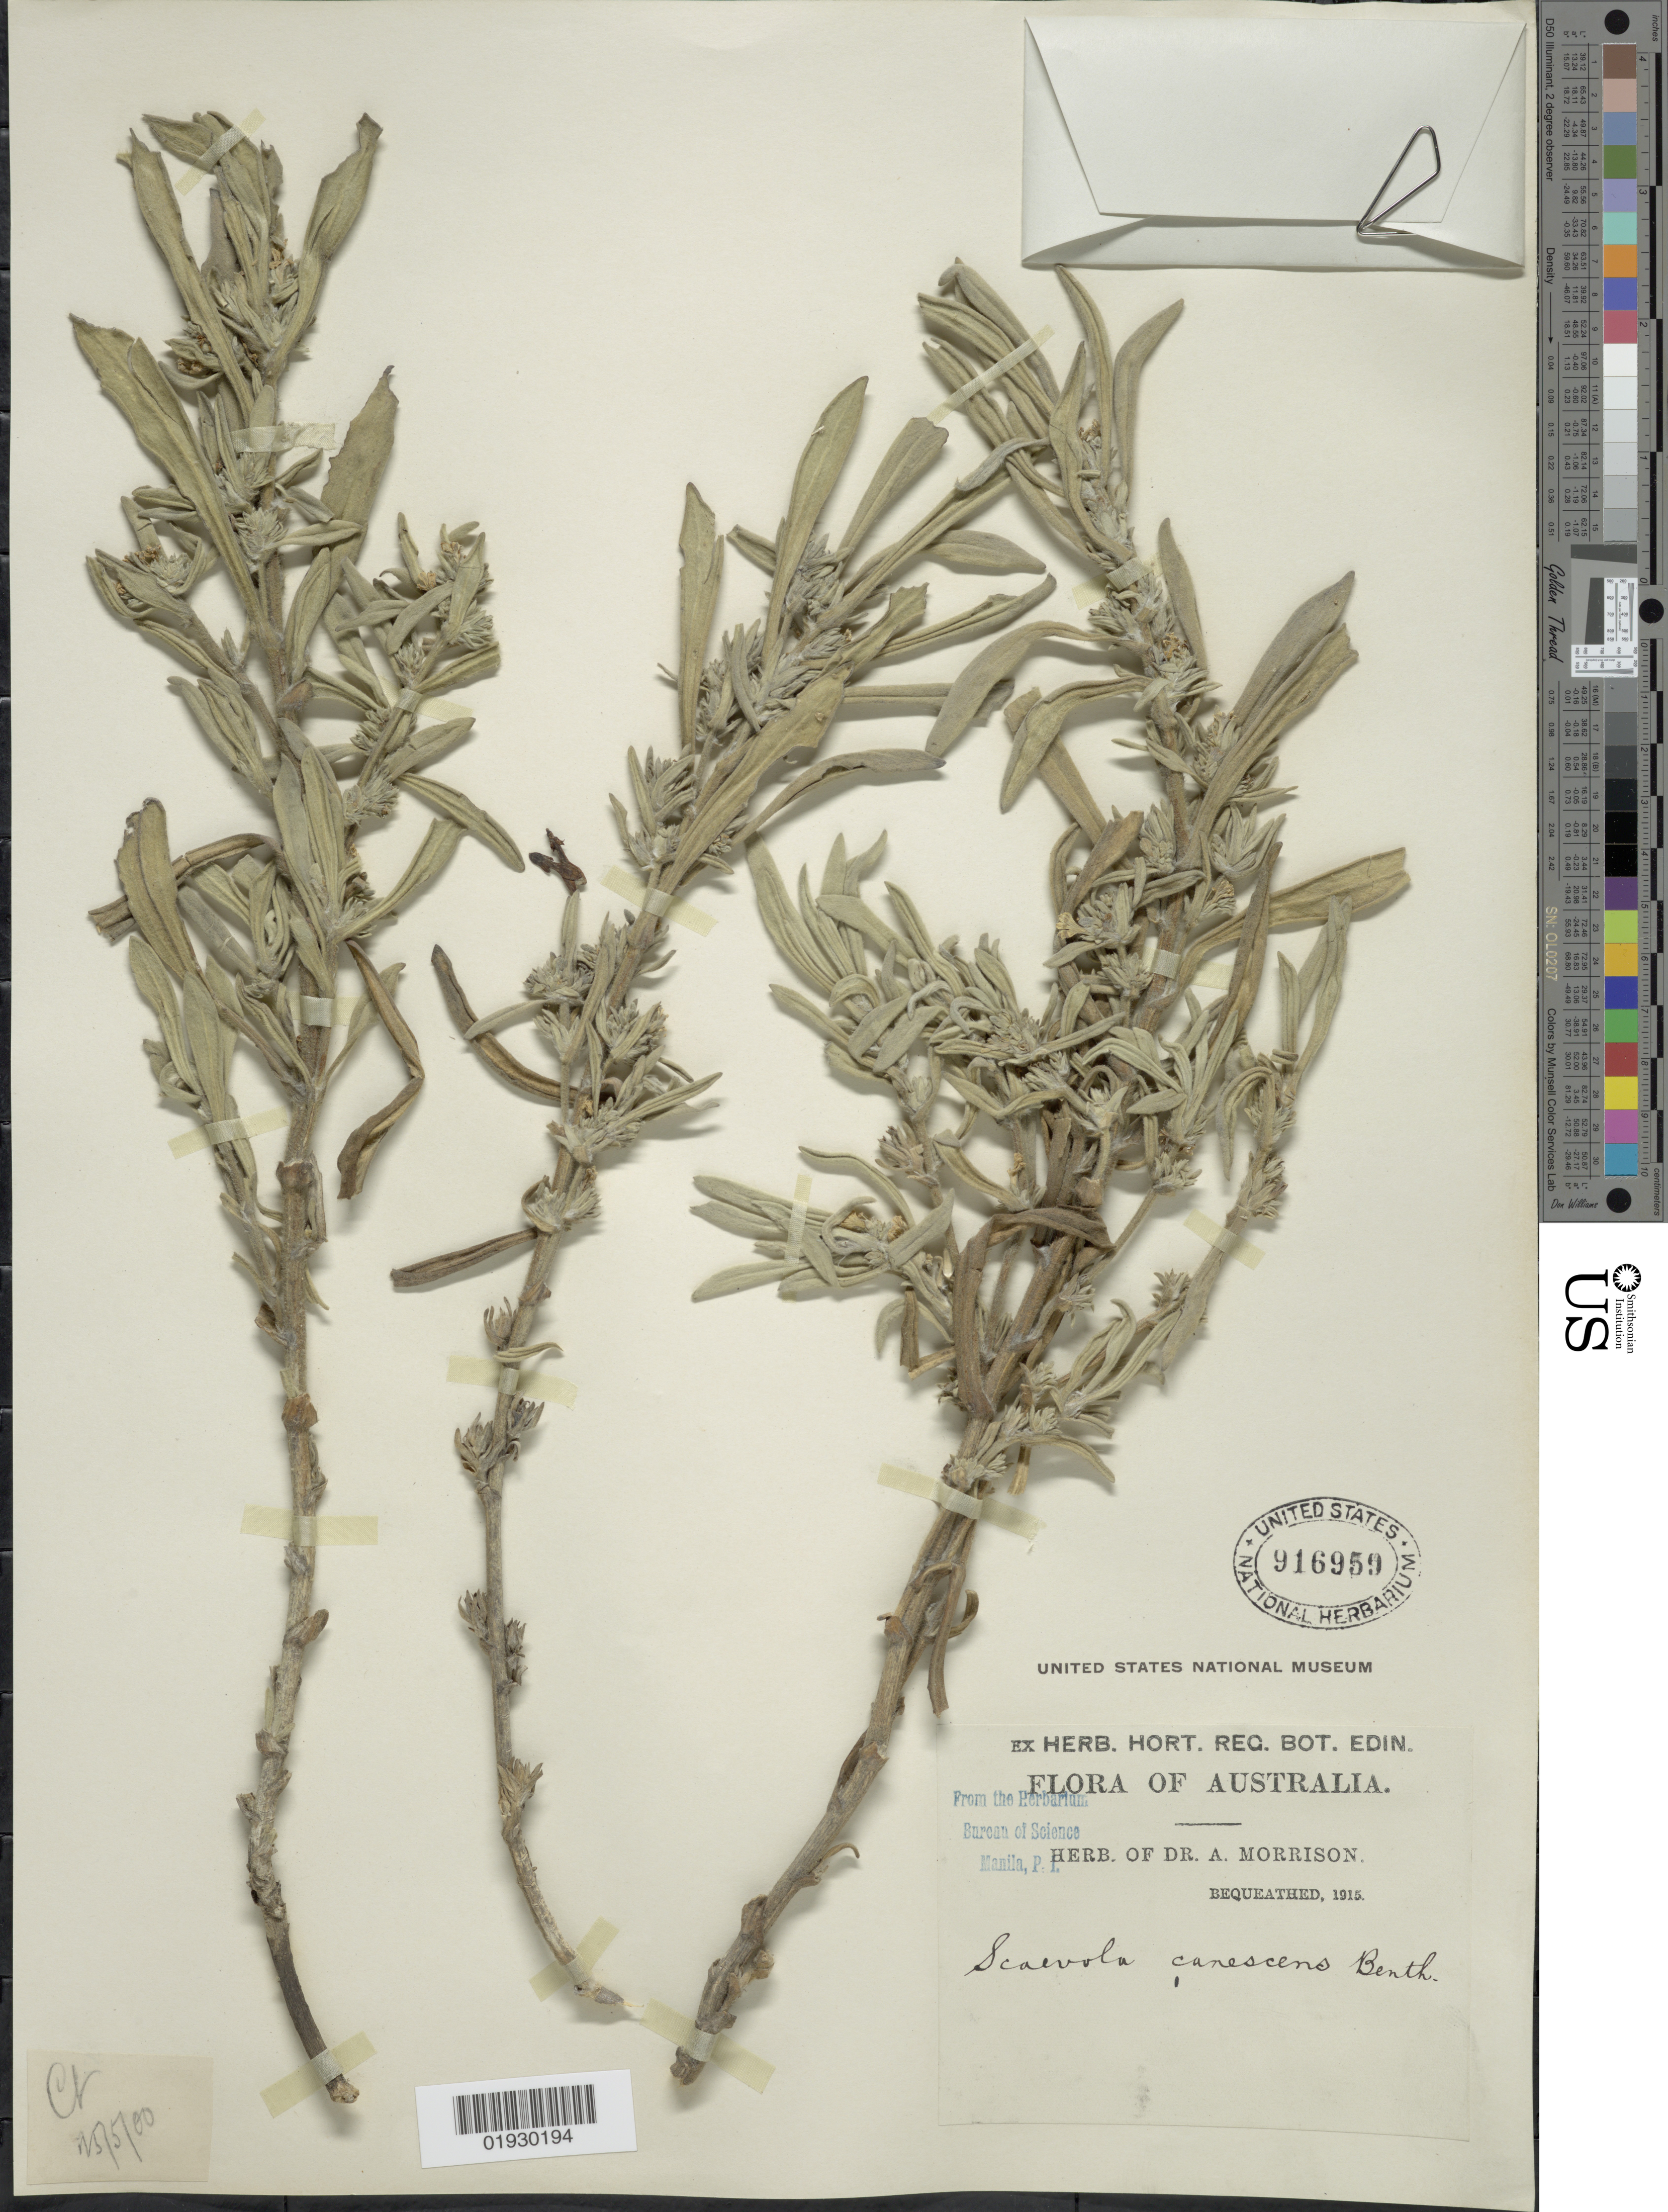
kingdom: Plantae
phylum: Tracheophyta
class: Magnoliopsida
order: Asterales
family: Goodeniaceae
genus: Scaevola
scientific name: Scaevola canescens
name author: Benth.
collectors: ex herb. Dr. A. Morrison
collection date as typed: Transcribed d/m/y: 13/5/0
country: Australia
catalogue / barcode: US 916959